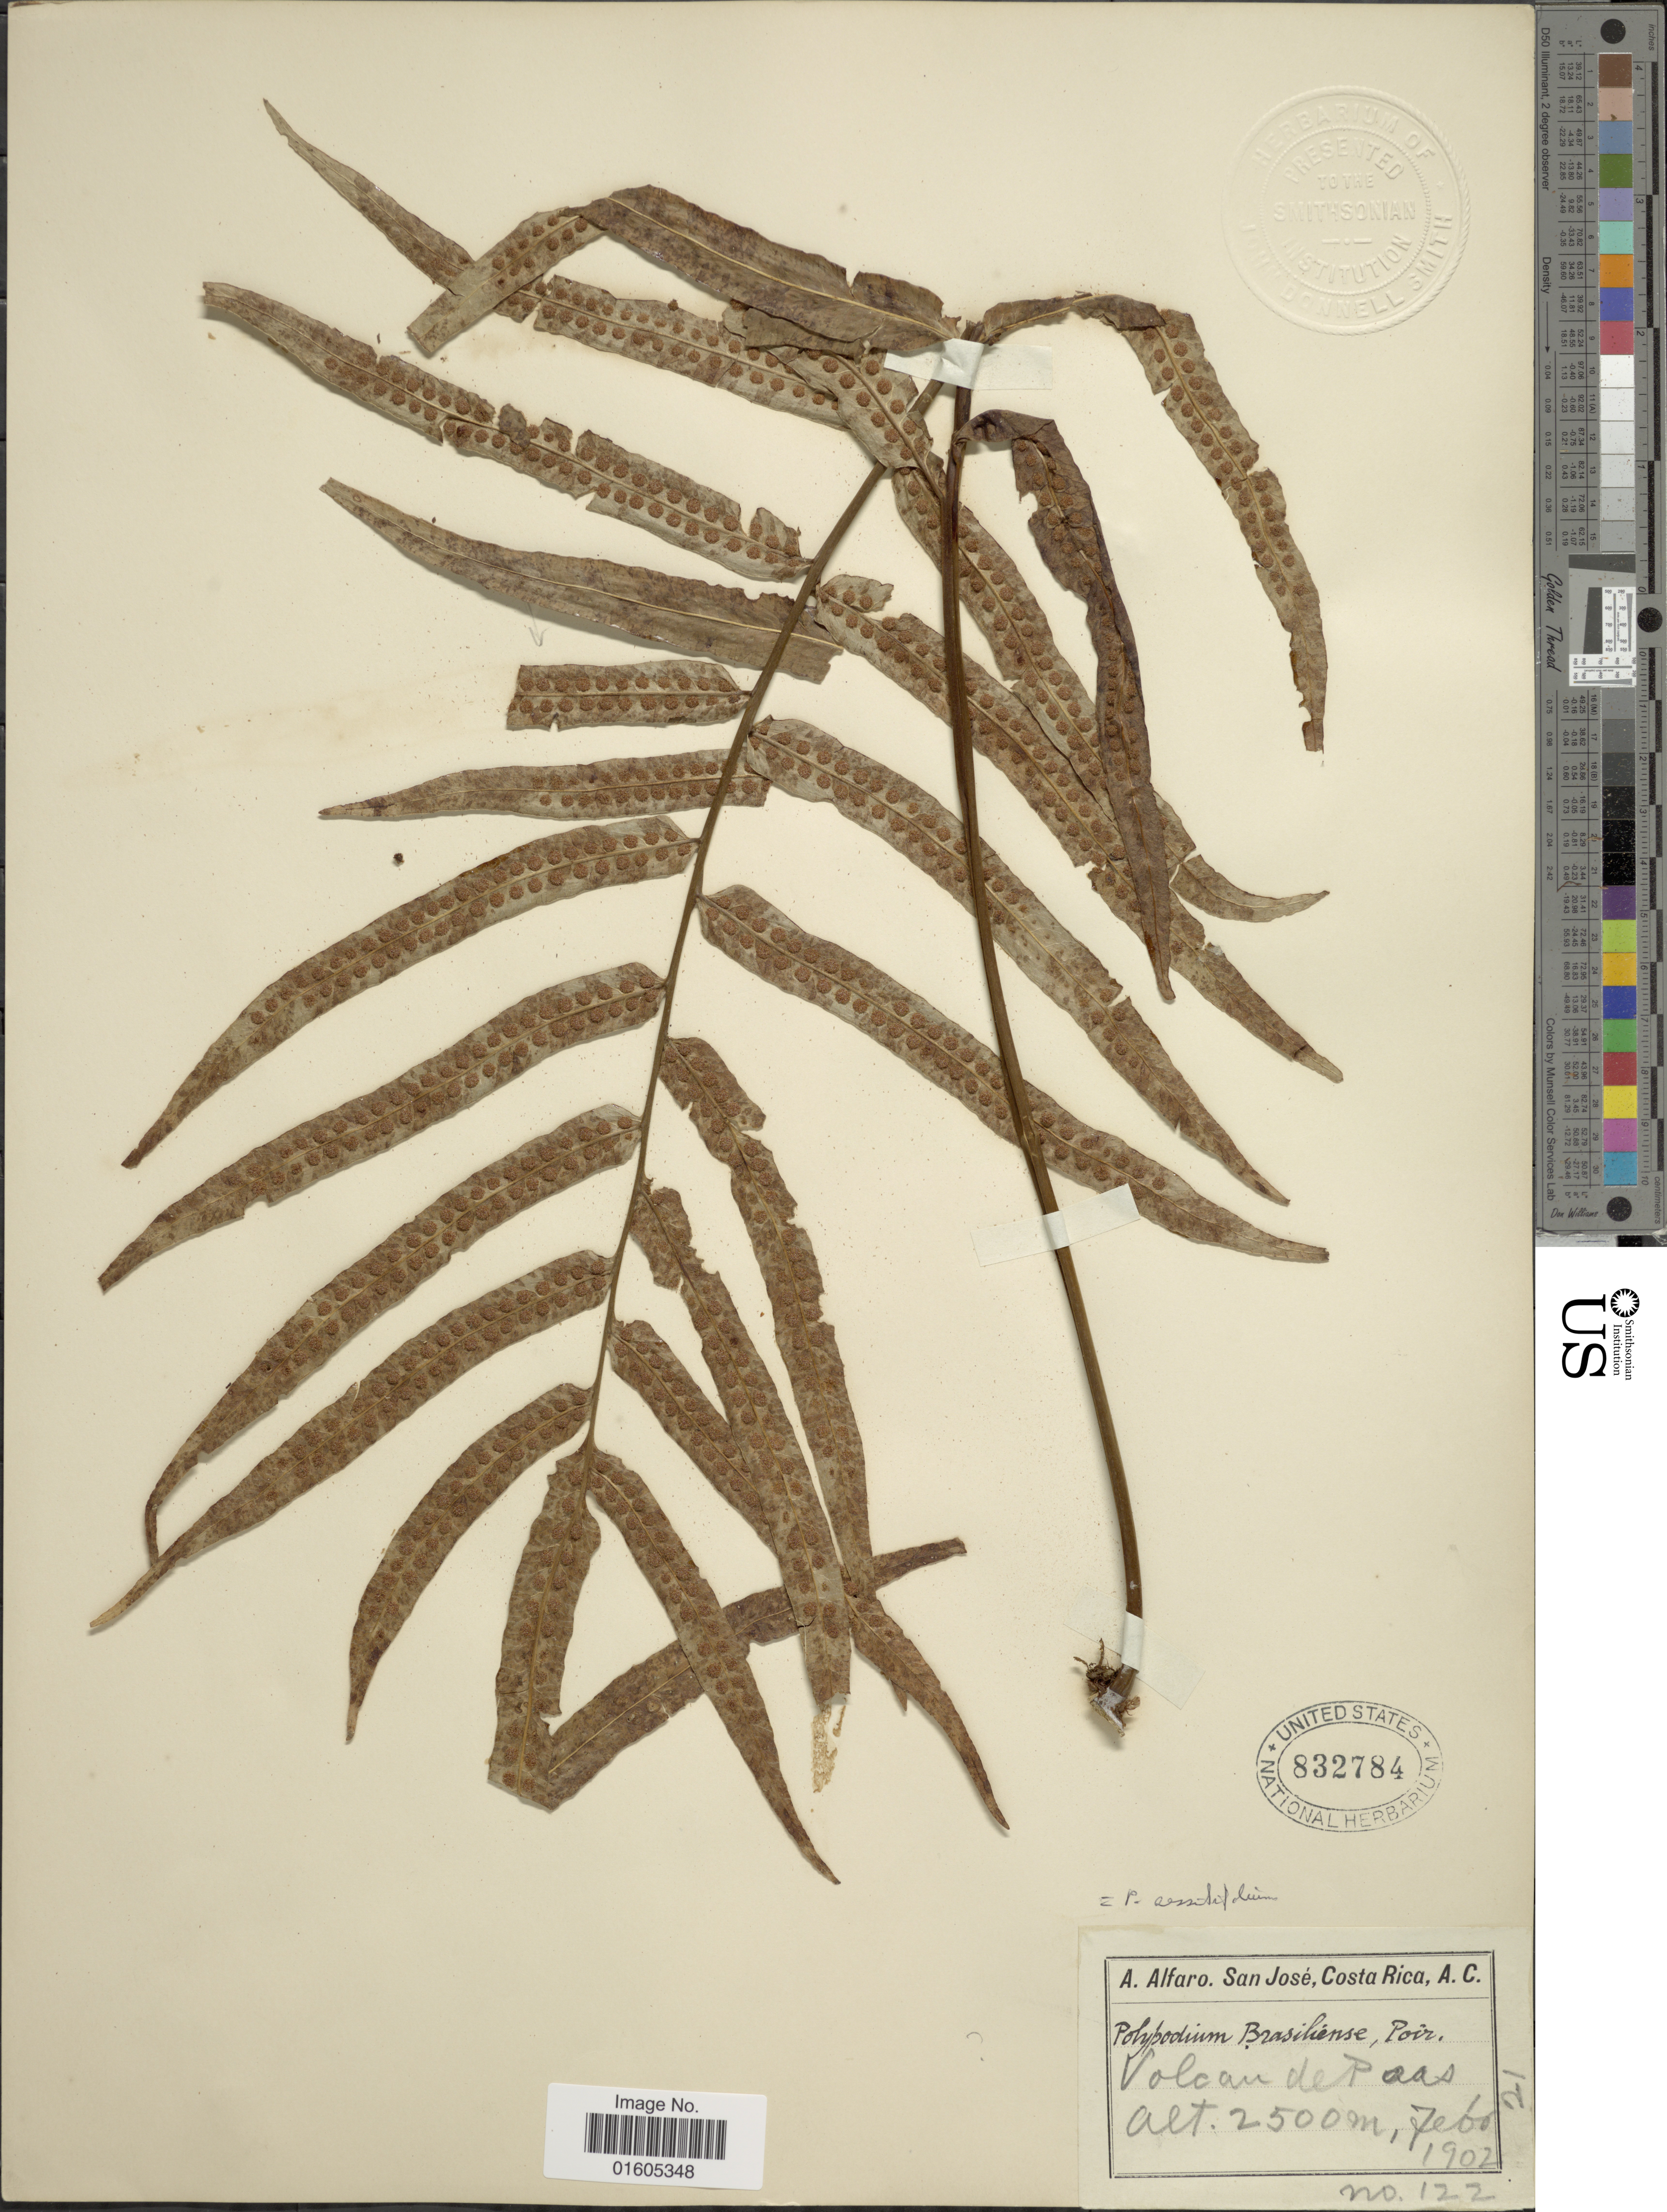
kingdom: Plantae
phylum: Tracheophyta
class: Polypodiopsida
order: Polypodiales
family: Polypodiaceae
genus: Serpocaulon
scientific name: Serpocaulon sessilifolium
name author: (Desv.) A.R. Sm.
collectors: A. Alfaro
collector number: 122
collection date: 1902-02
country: Costa Rica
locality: Volcan de Poas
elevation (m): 2500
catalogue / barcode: US 832784